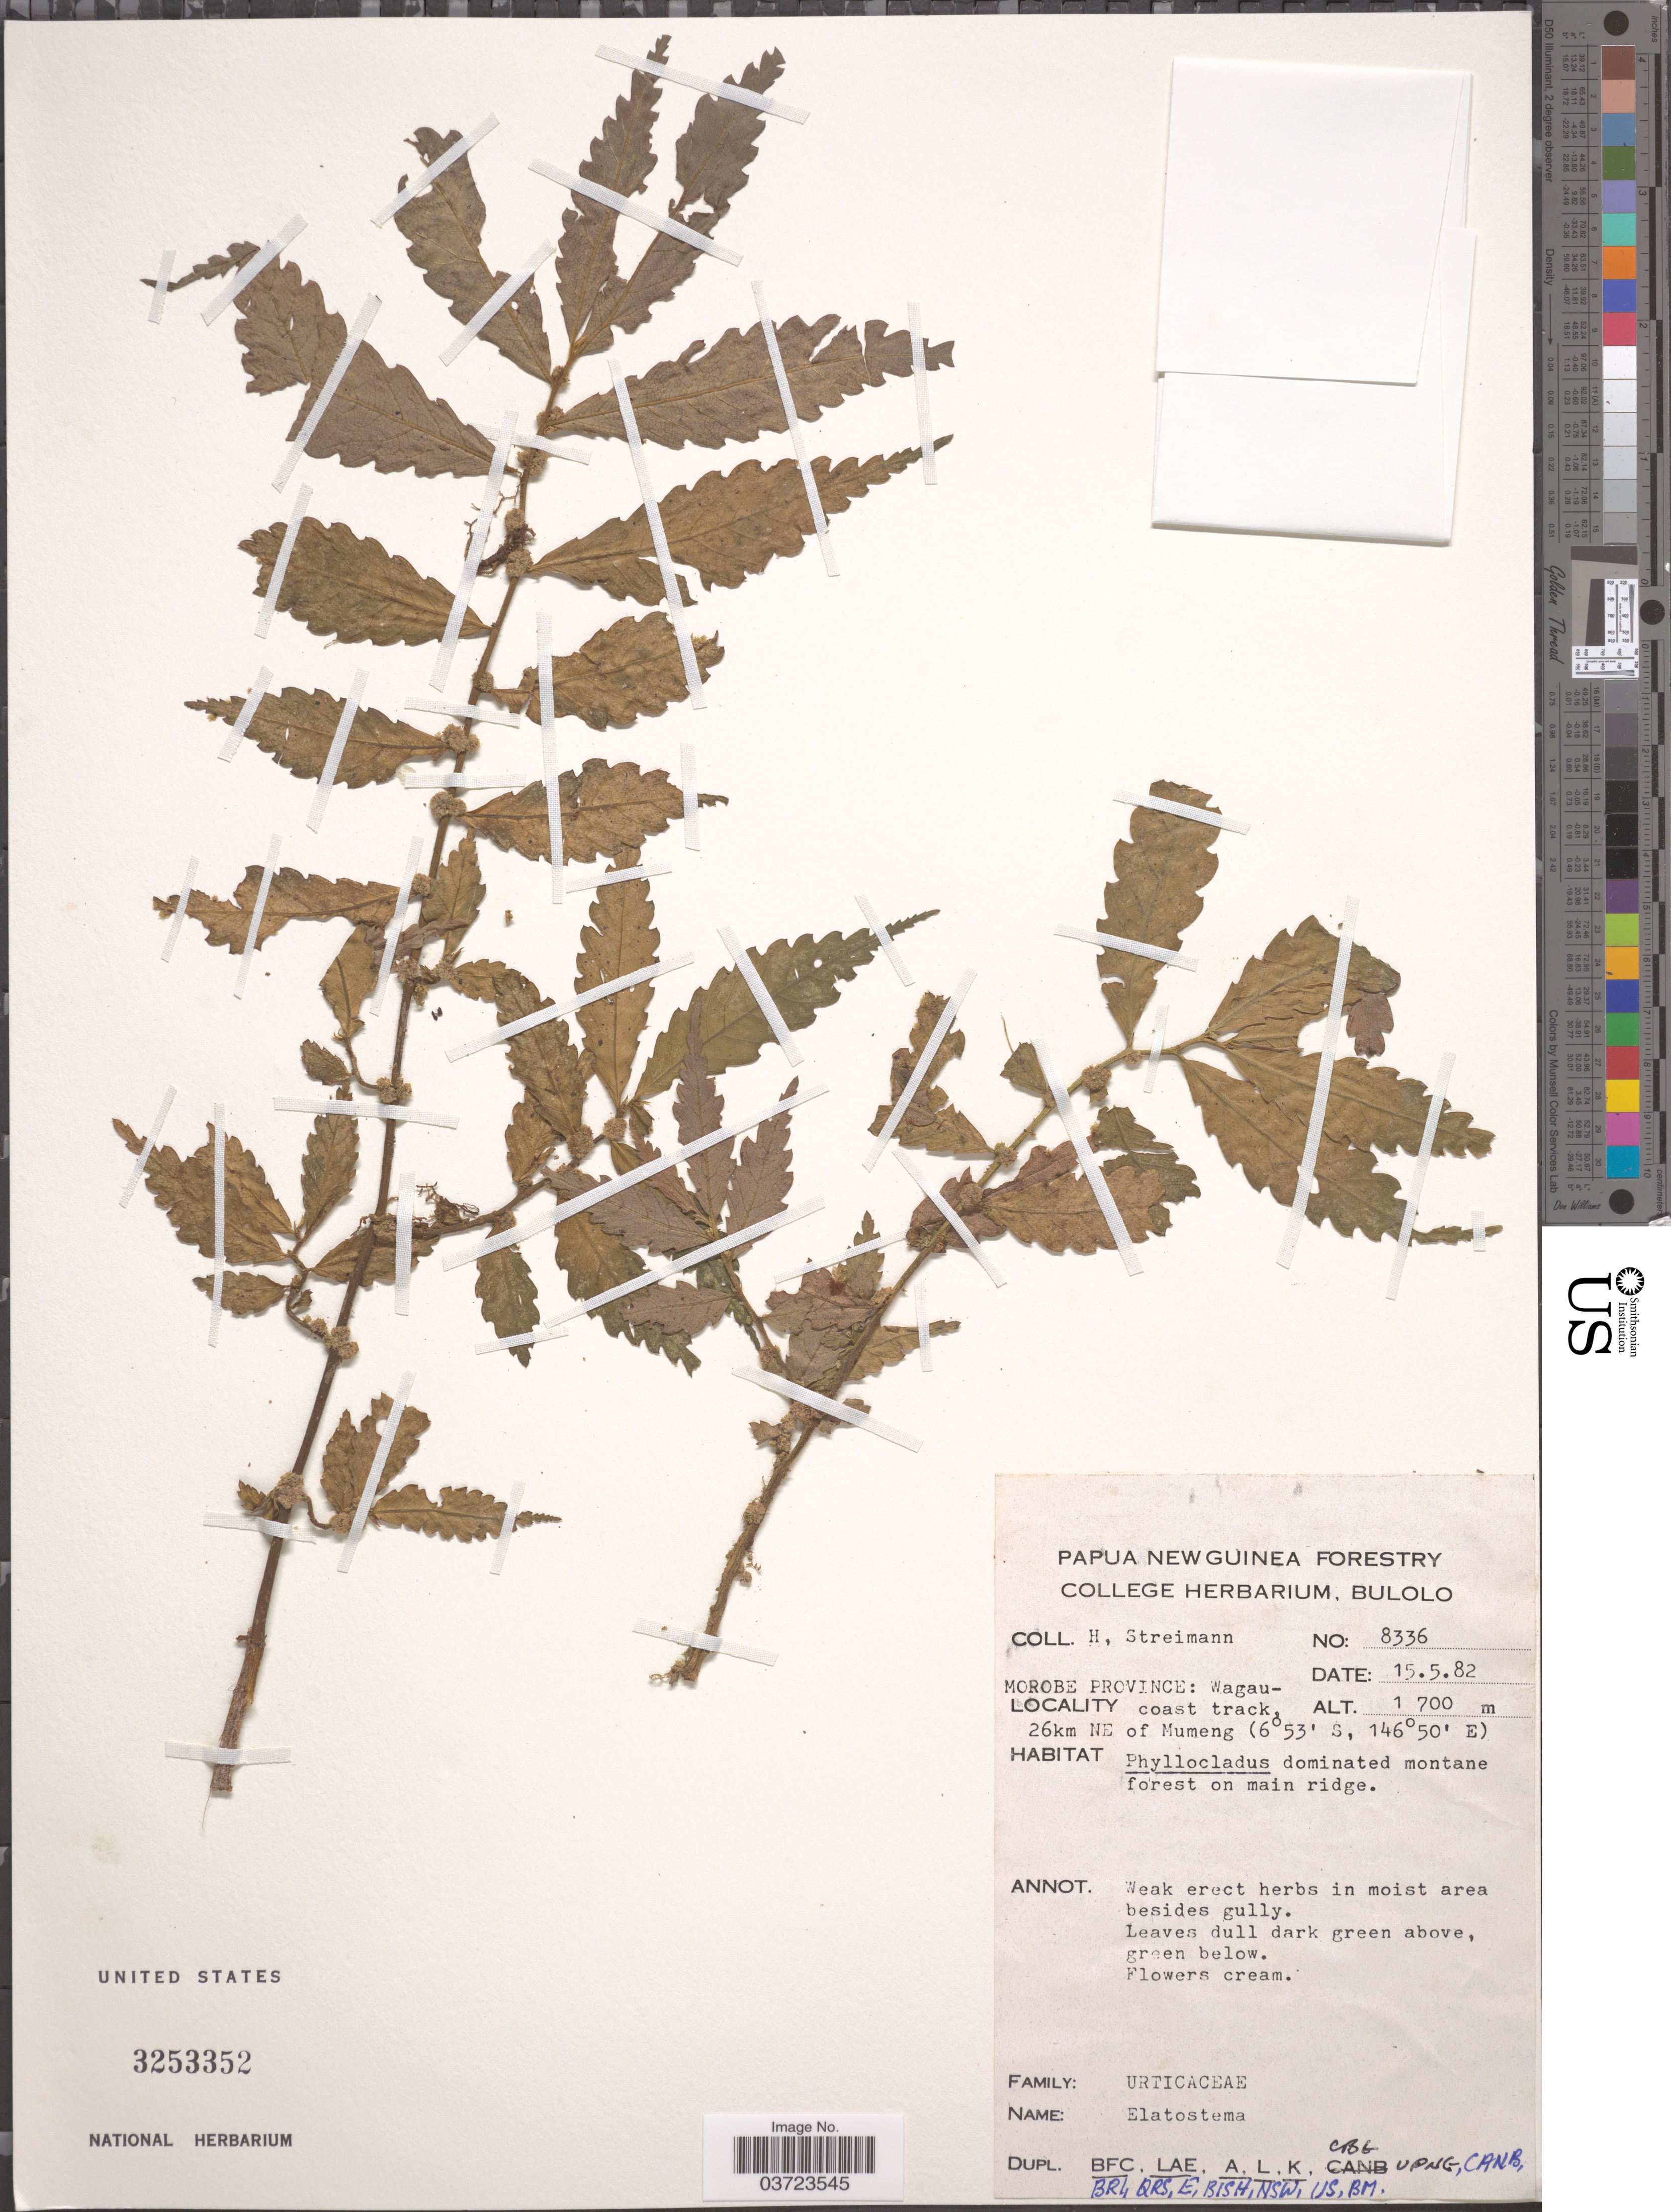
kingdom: Plantae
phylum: Tracheophyta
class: Magnoliopsida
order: Rosales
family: Urticaceae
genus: Elatostema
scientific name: Elatostema sp.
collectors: H. Streimann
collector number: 8336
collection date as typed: Transcribed d/m/y: 15/5/82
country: Papua New Guinea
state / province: Morobe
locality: Wagau-coast track, 26km NE of Mumeng.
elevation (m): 1700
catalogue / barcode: US 3253352